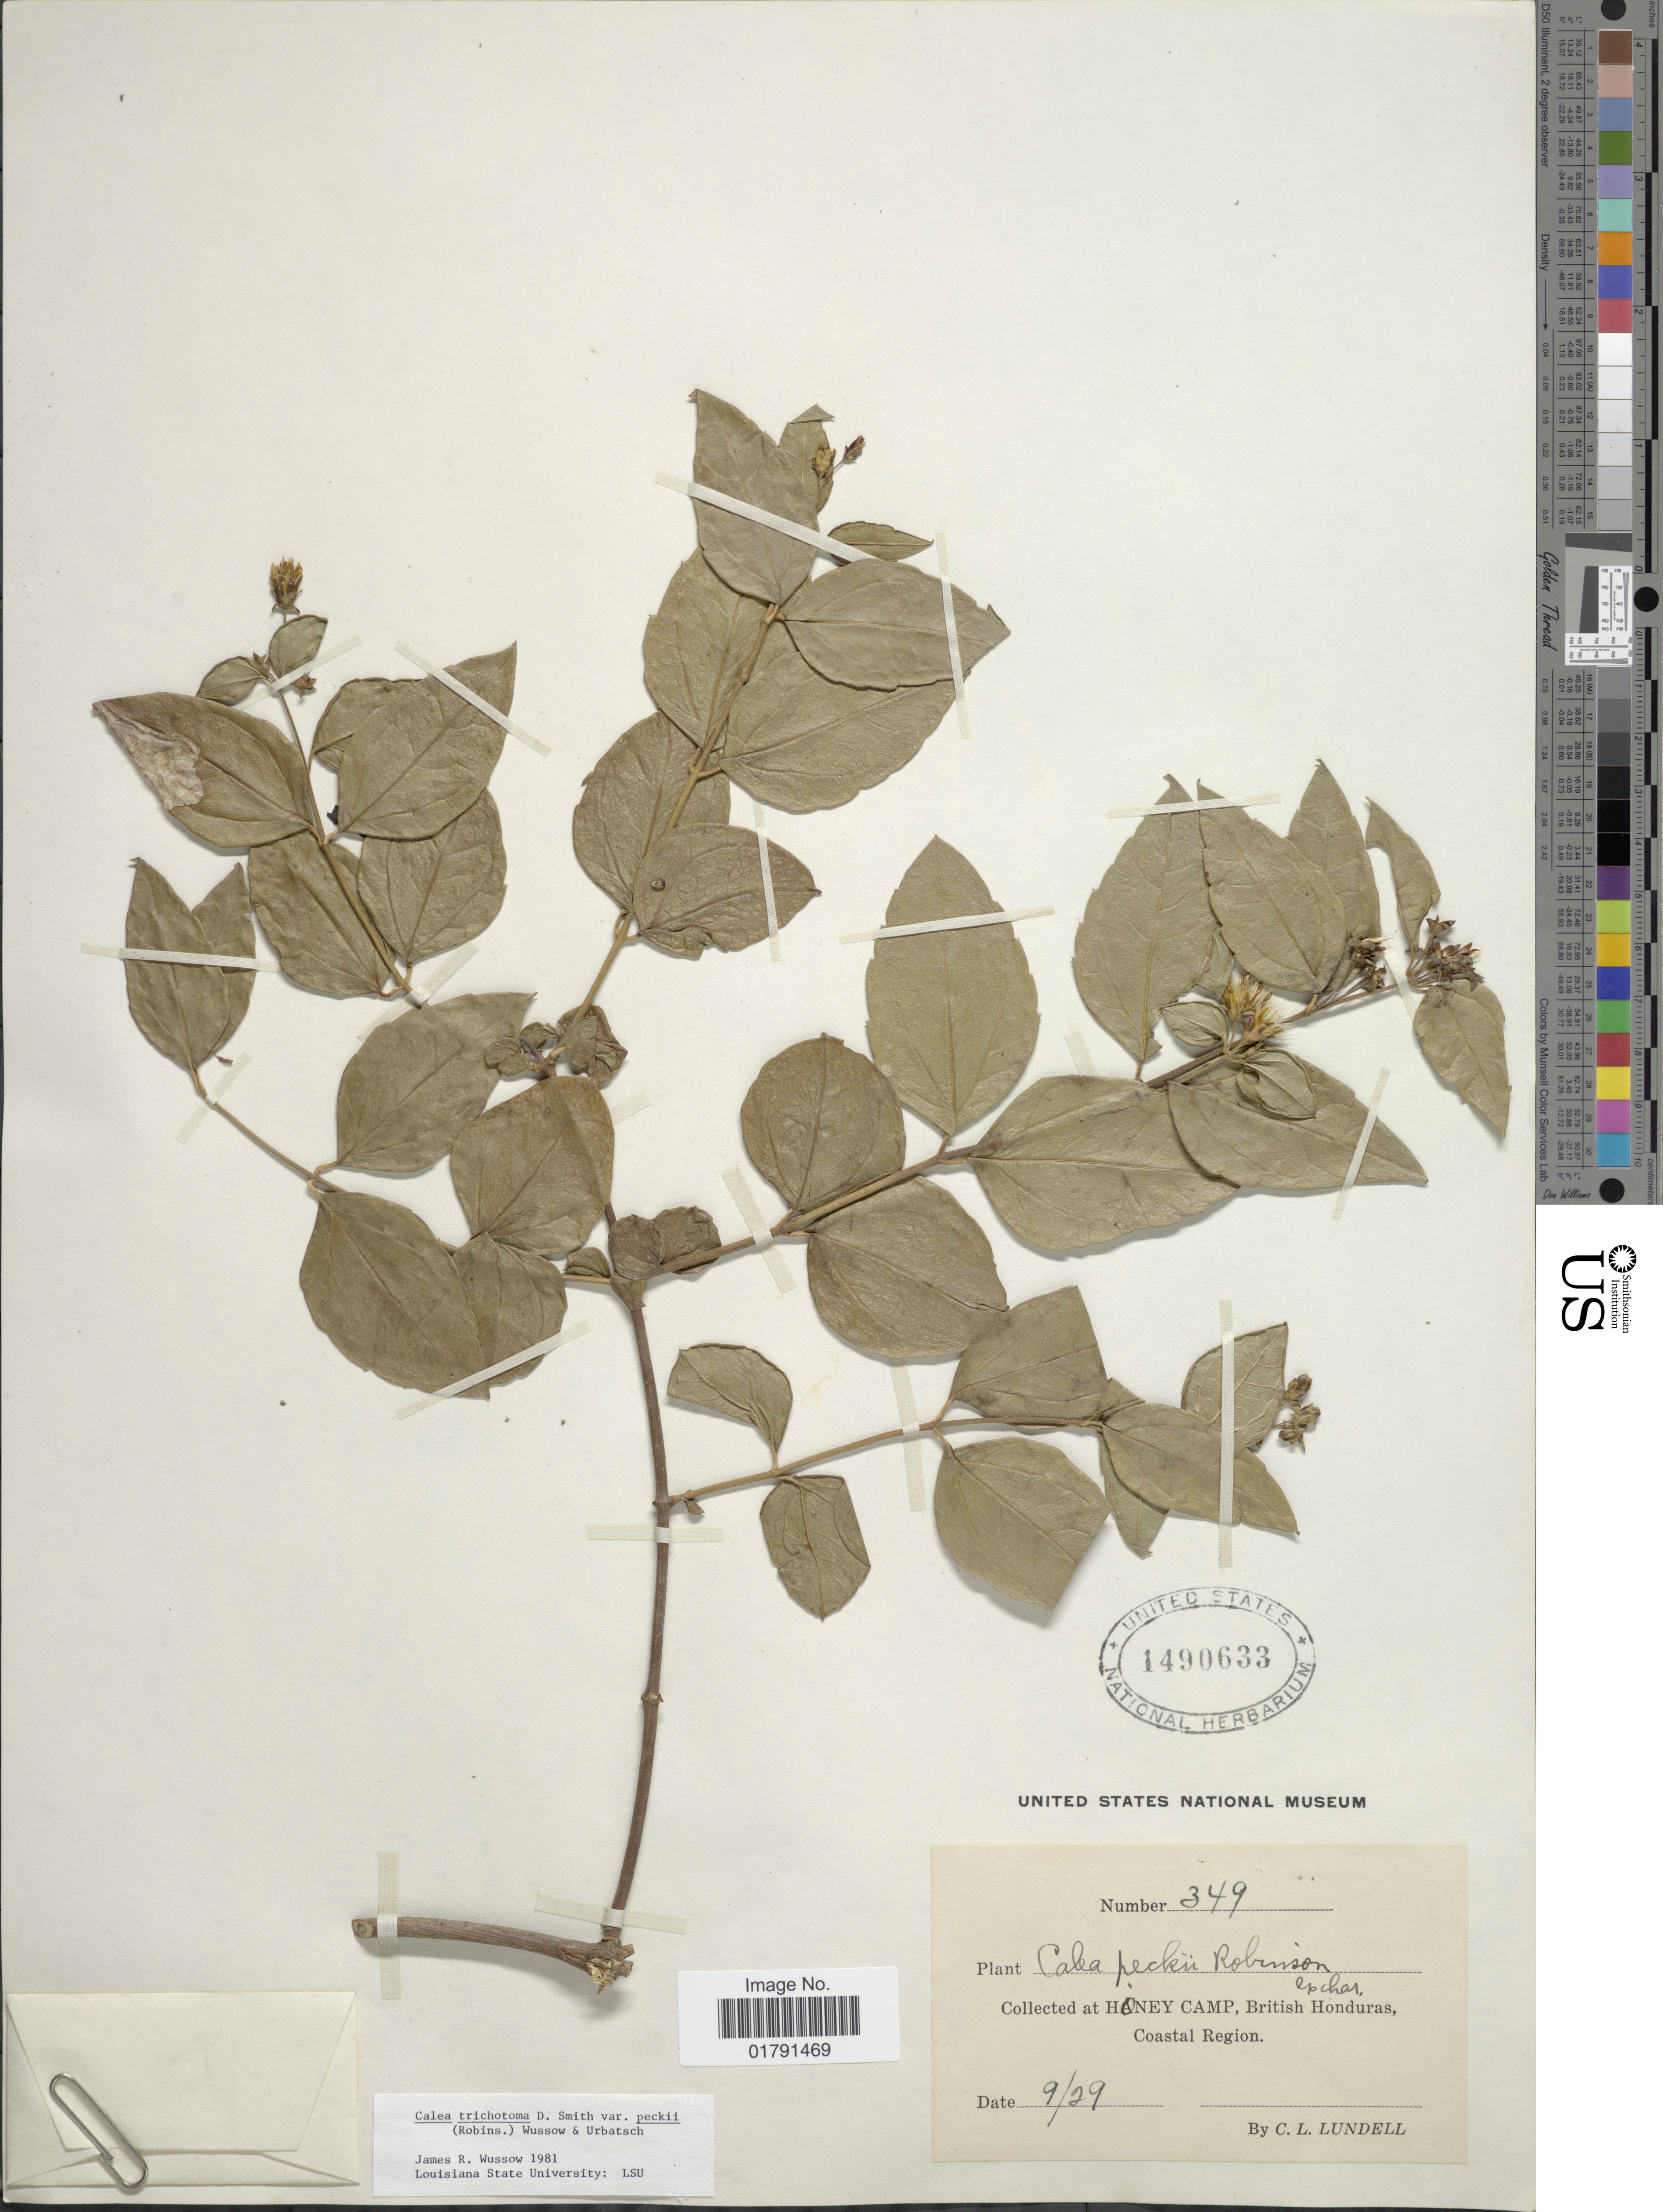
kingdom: Plantae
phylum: Tracheophyta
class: Magnoliopsida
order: Asterales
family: Asteraceae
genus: Calea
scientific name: Calea trichotoma var. peckii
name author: Wussow &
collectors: C. L. Lundell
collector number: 349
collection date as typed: Transcribed d/m/y: /9/29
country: Belize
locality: Honey Camp, British Honduras, Coastal Region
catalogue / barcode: US 1490633